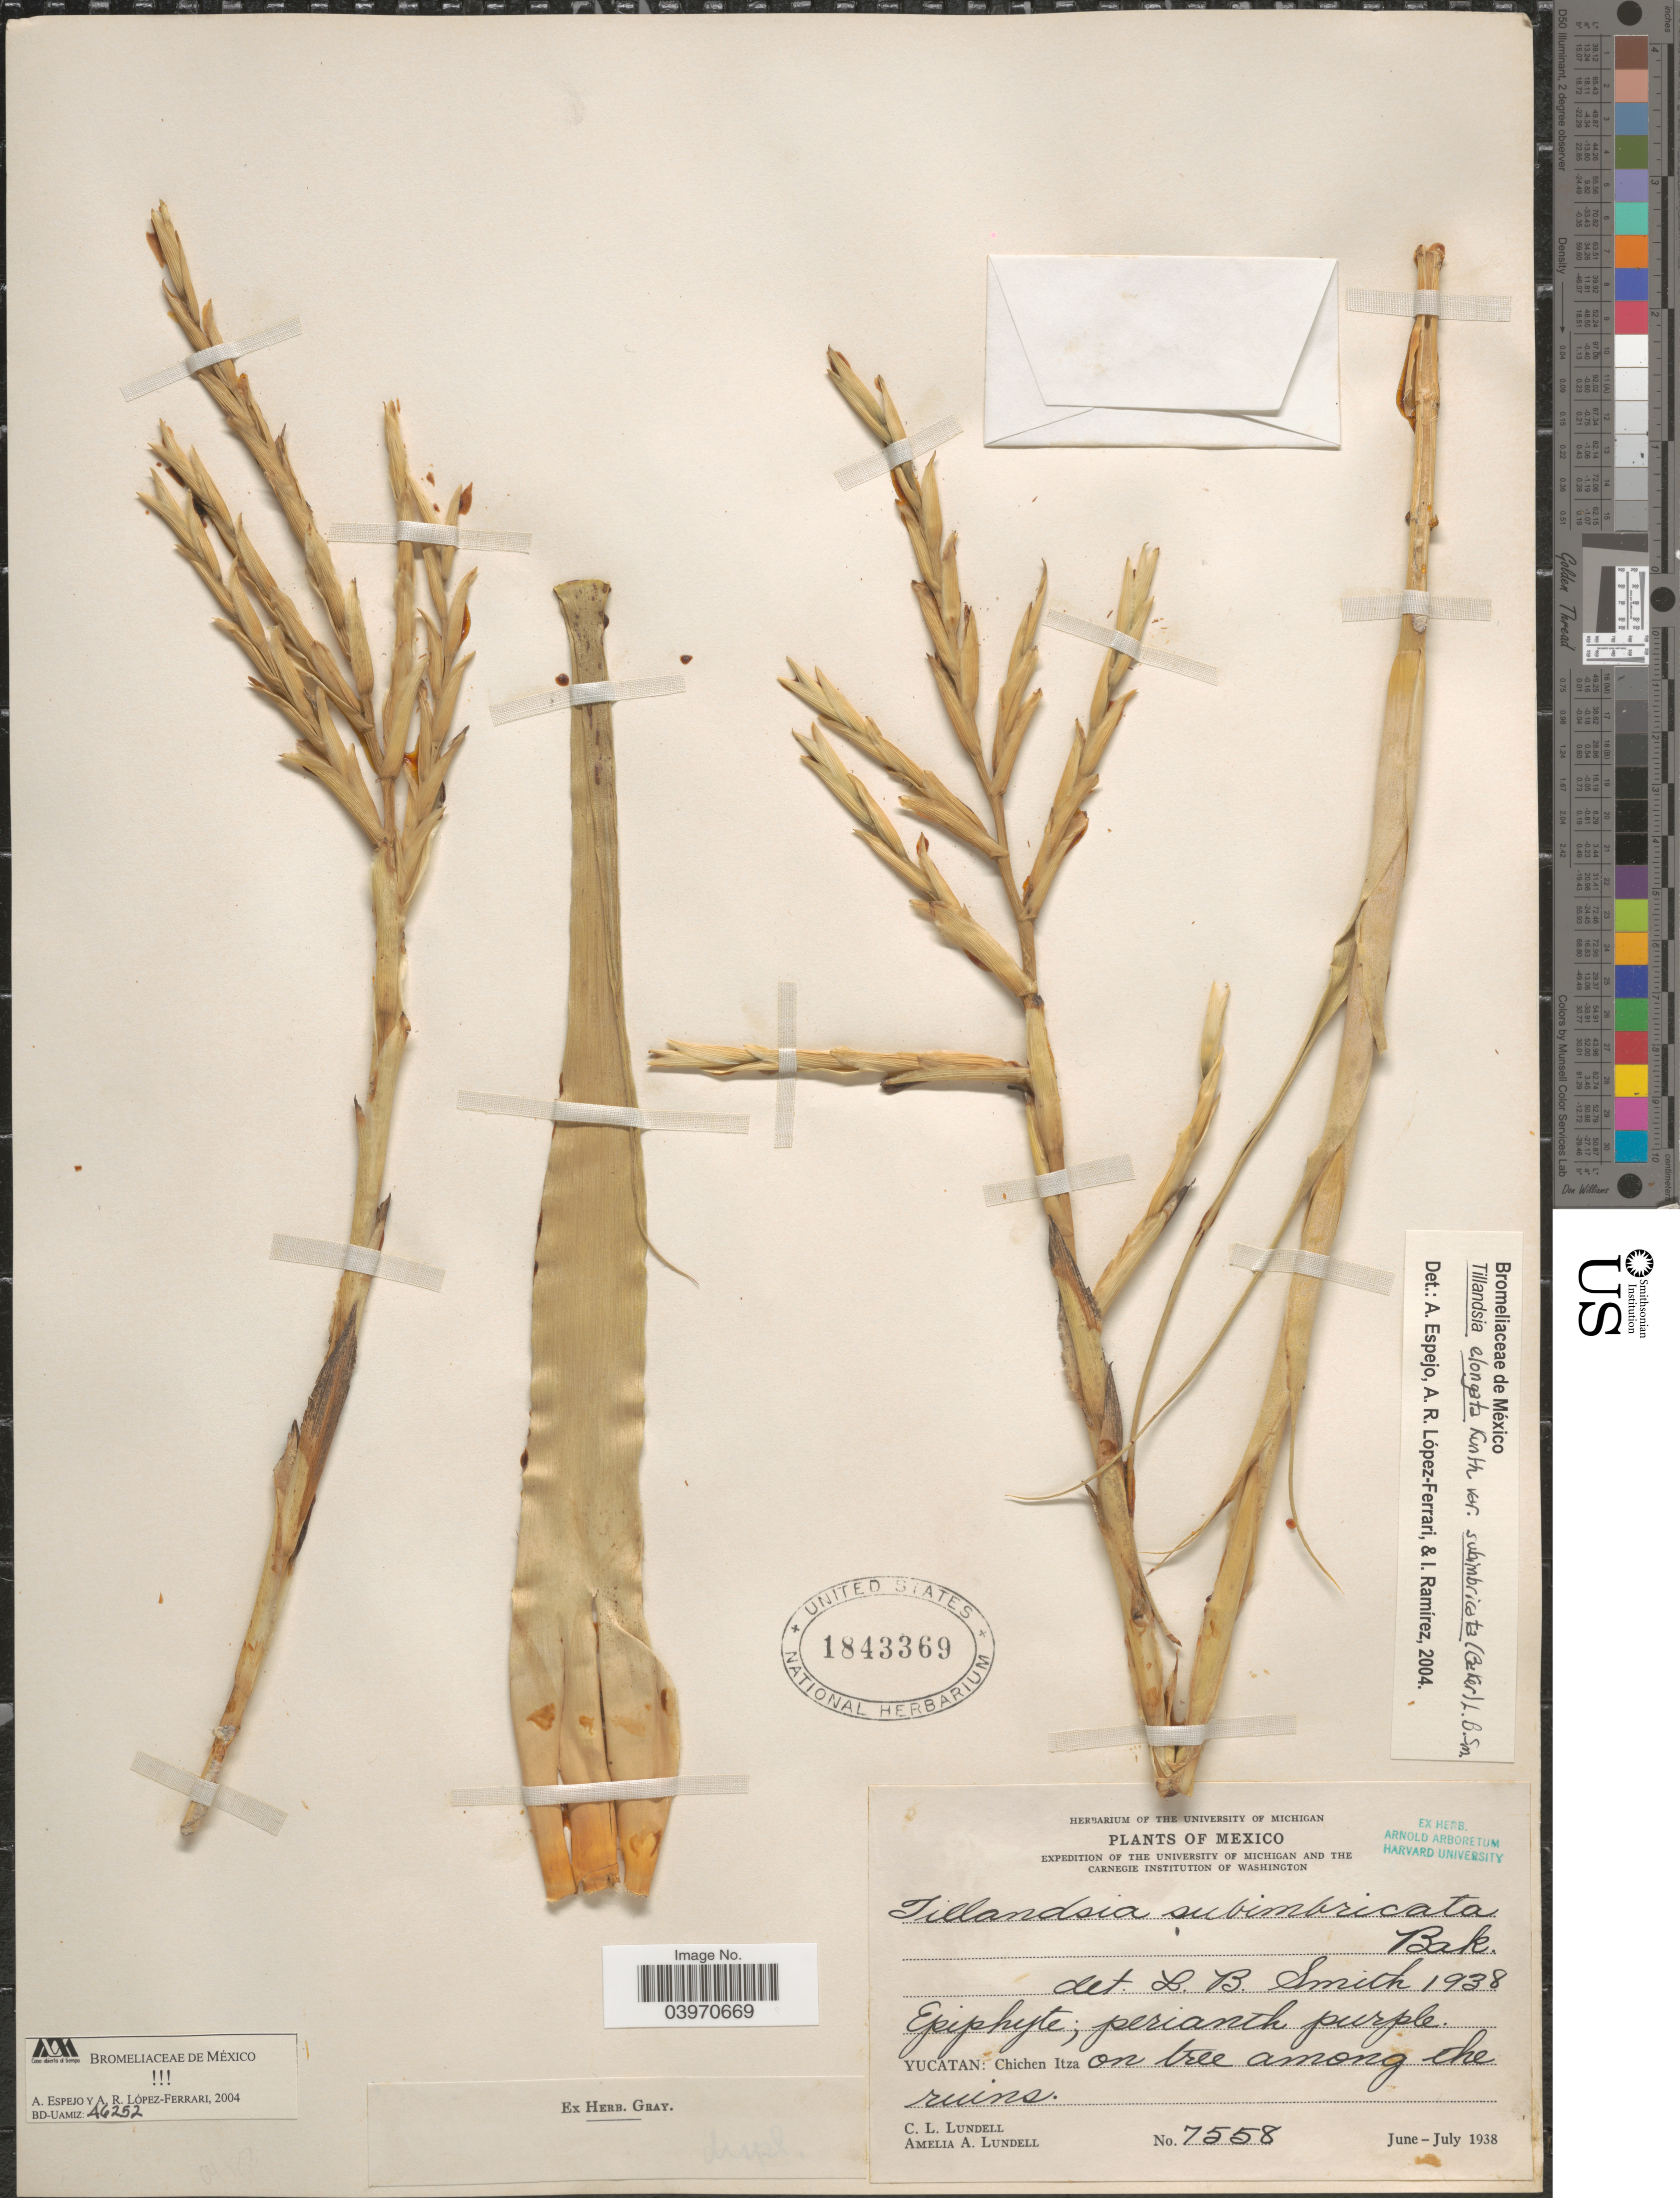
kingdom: Plantae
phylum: Tracheophyta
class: Liliopsida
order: Poales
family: Bromeliaceae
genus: Tillandsia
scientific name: Tillandsia elongata var. subimbricata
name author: (Baker) L.B. Sm.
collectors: C. L. Lundell & A. A. Lundell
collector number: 7558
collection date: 1938-06/1938-07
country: Mexico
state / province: Yucatán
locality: Chichen Itza on tree among the ruins.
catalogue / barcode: US 1843369